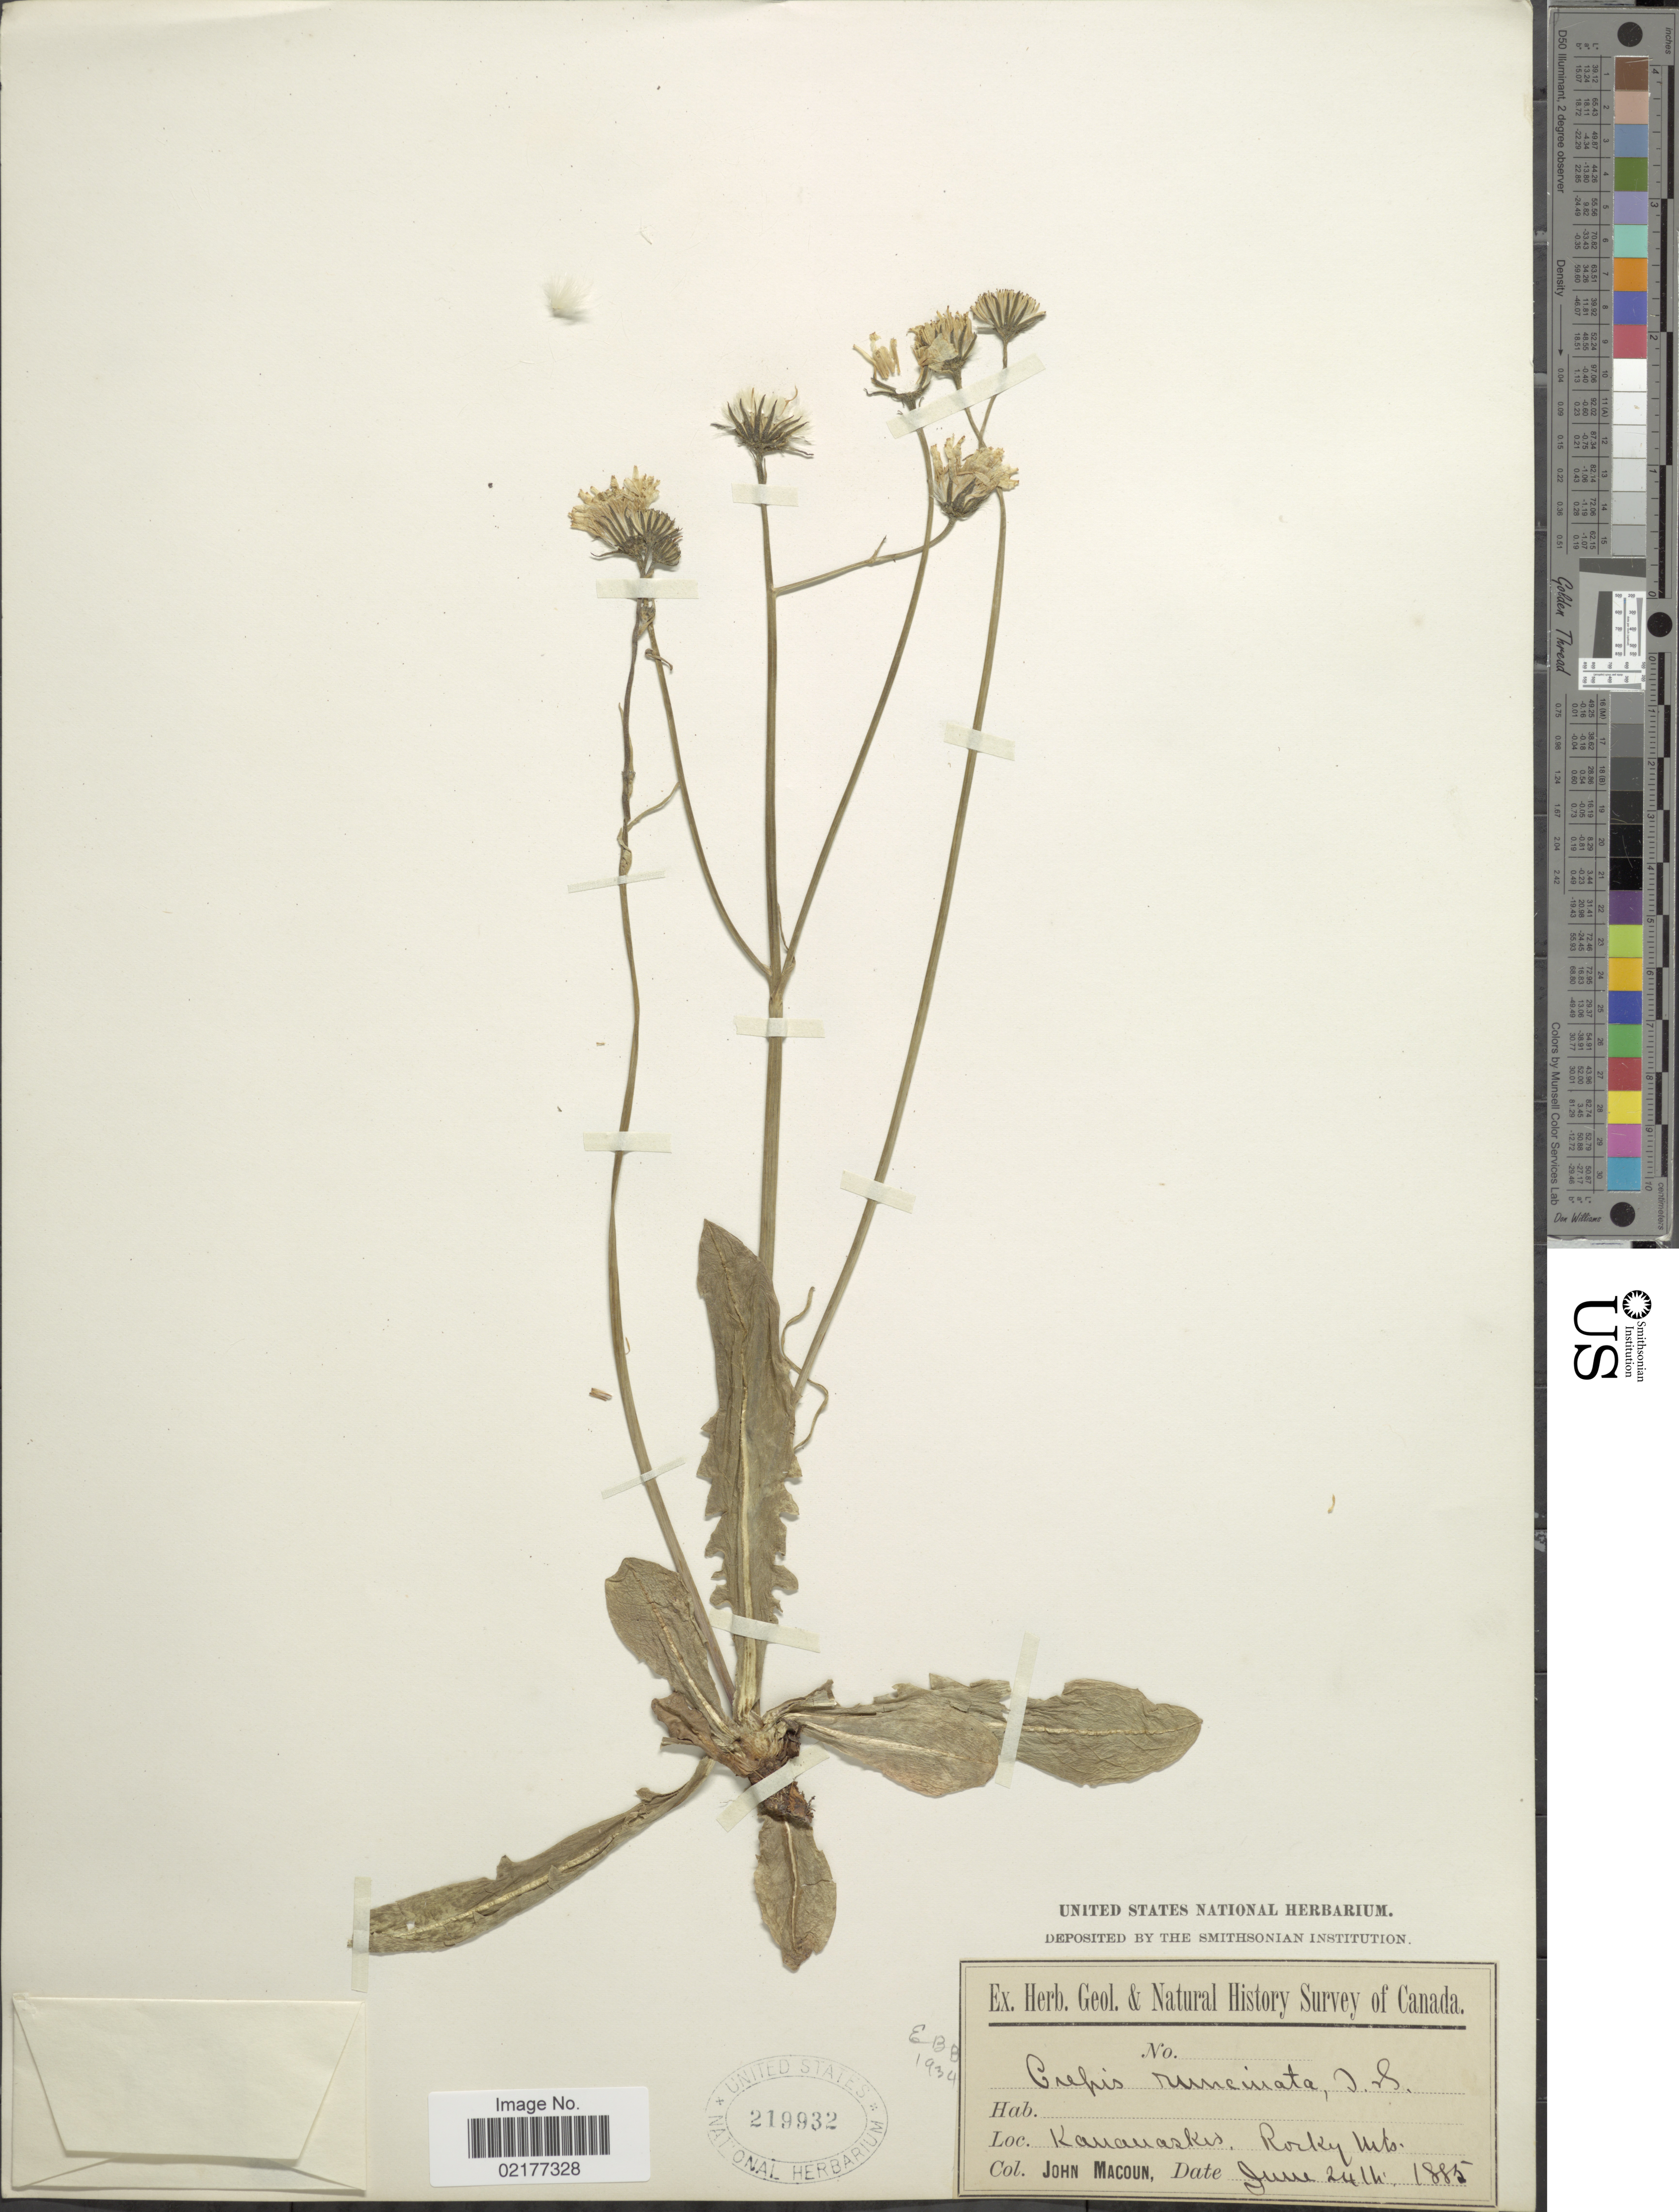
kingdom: Plantae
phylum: Tracheophyta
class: Magnoliopsida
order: Asterales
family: Asteraceae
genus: Crepis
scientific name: Crepis runcinata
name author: Torr. & A. Gray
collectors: J. Macoun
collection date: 1885-06-24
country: Canada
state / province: Alberta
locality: Kananaskers, Rocky Mts.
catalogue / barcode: US 219932